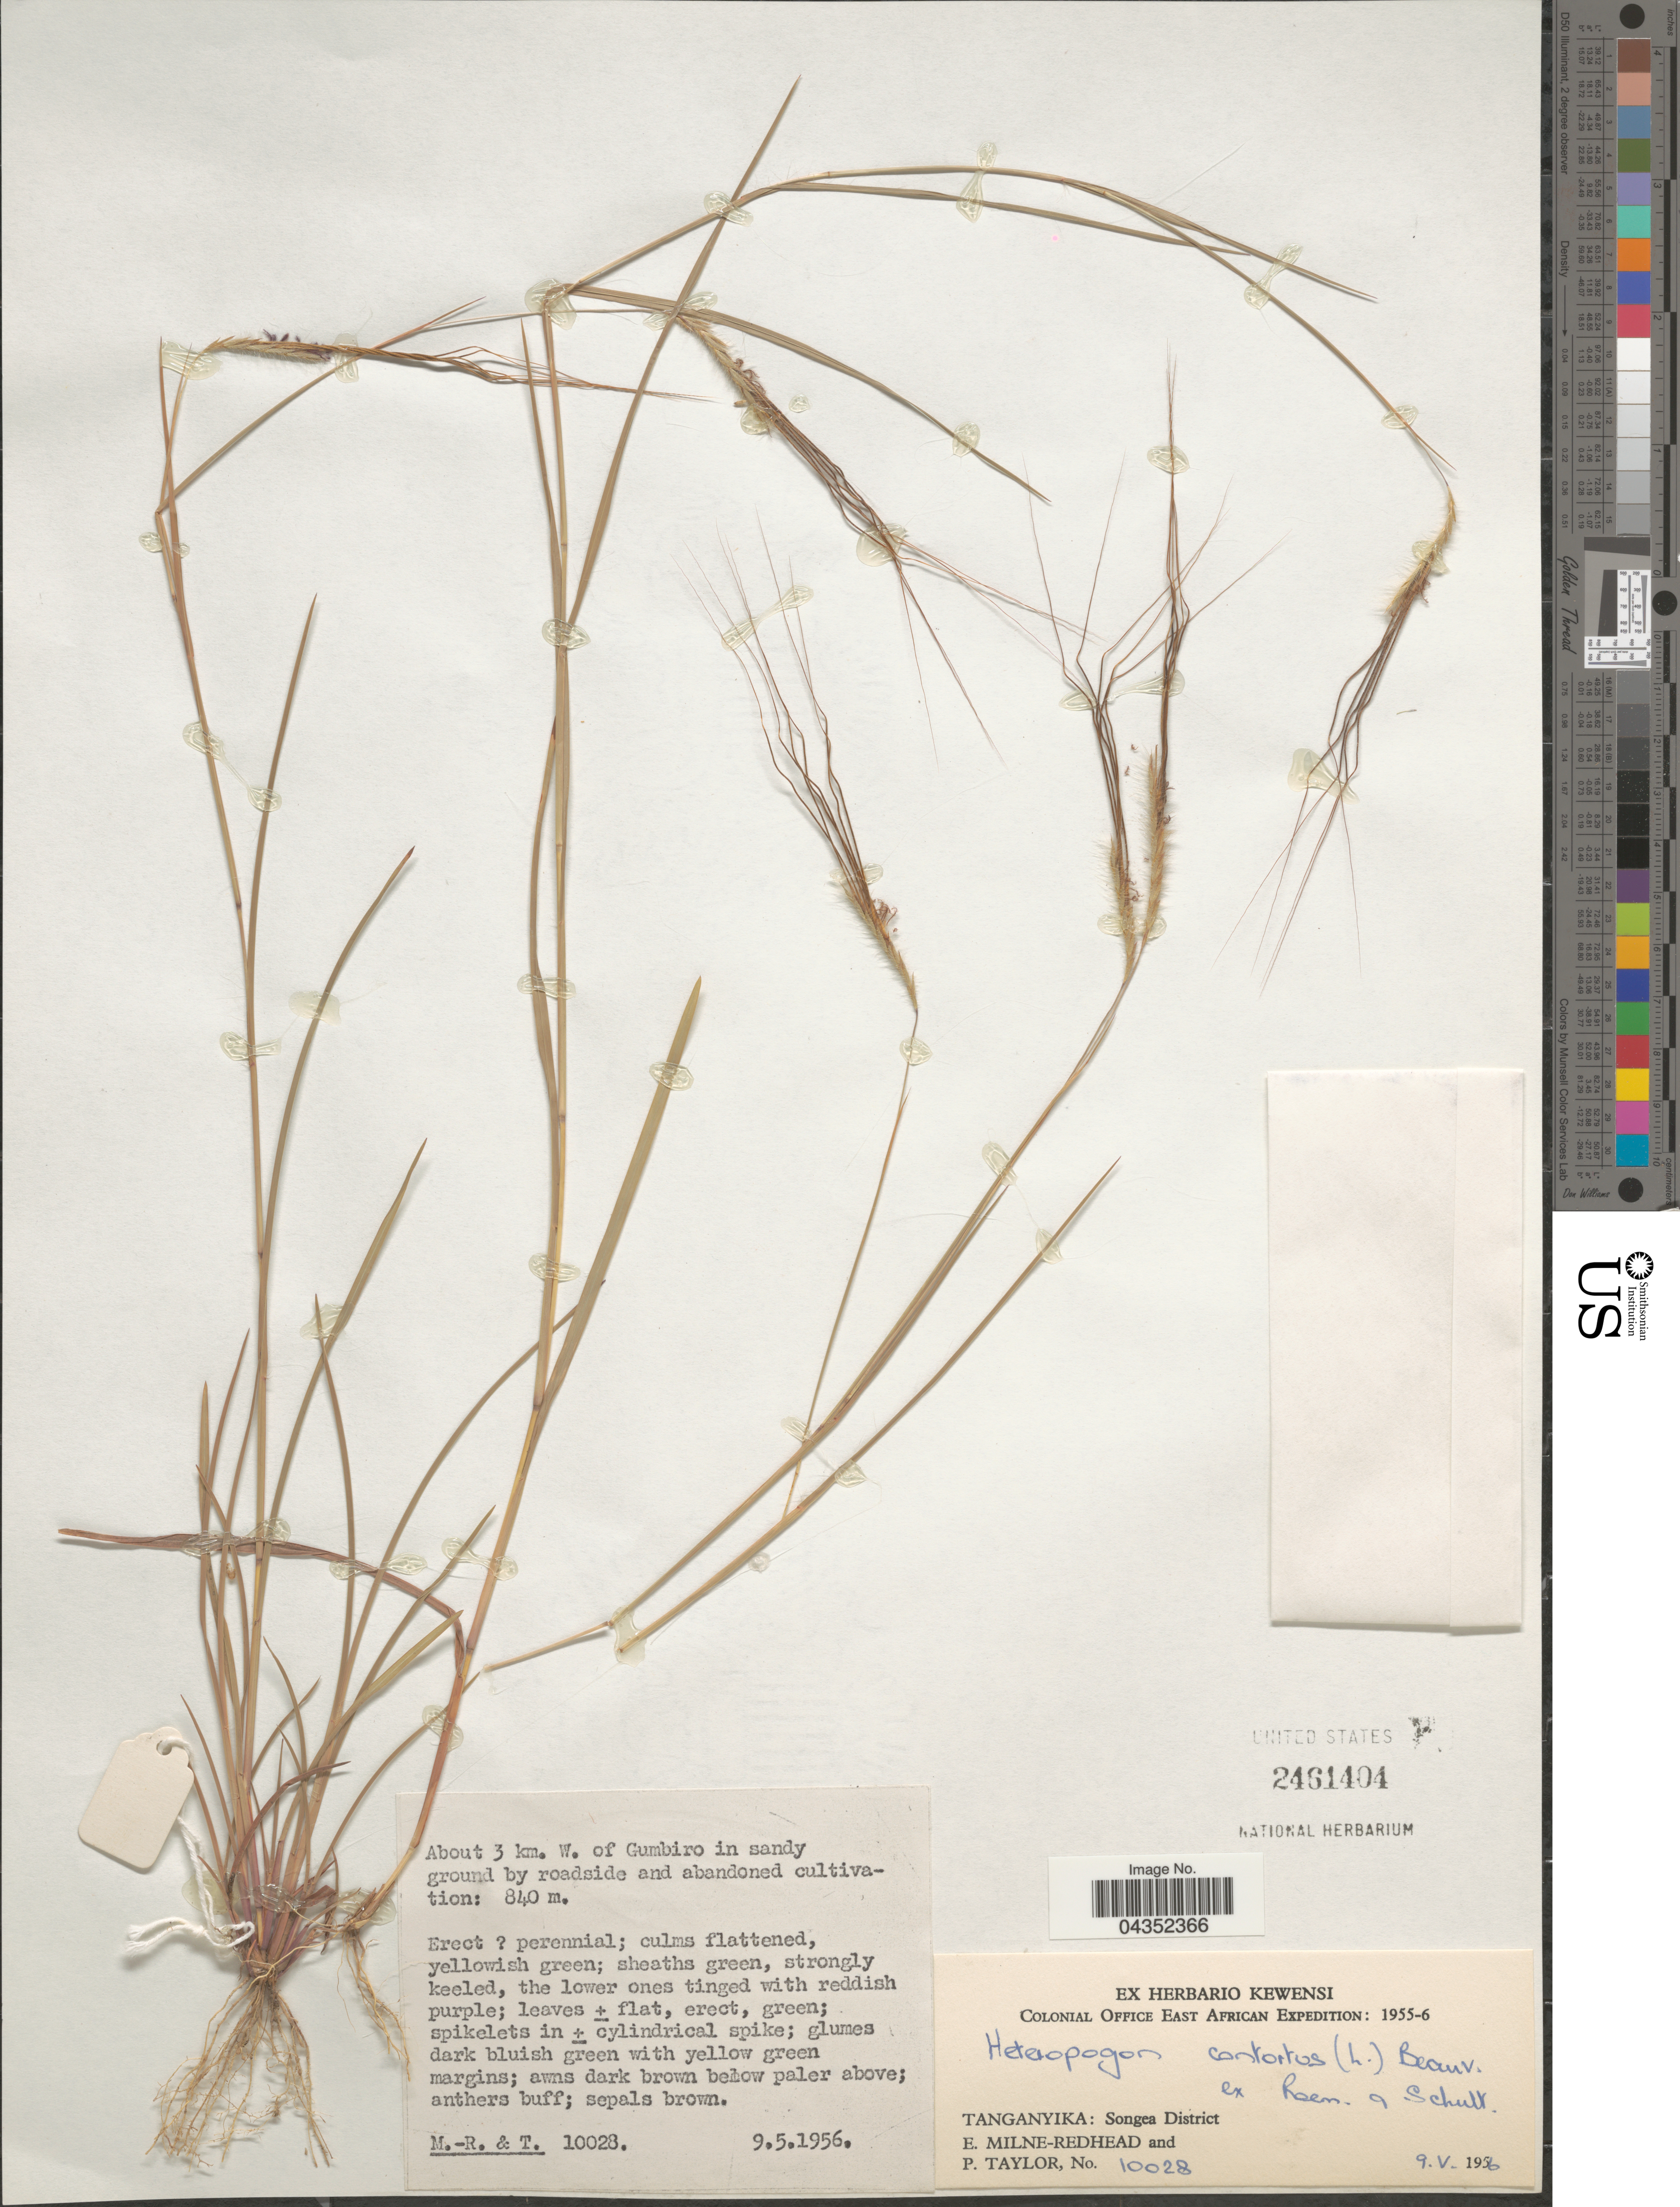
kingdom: Plantae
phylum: Tracheophyta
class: Liliopsida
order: Poales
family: Poaceae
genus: Heteropogon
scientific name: Heteropogon contortus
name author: (L.) P. Beauv. ex Roem. & Schult.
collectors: E. W. Milne-Redhead & P. Taylor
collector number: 10028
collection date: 1956-05-09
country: Tanzania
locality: Colonial Office East African Expedition: 1955-6. Tanganyika: Songea District. About 3 km. W. of Gumbiro in sandy ground by roadside and abandoned cultivation.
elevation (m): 840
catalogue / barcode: US 2461404